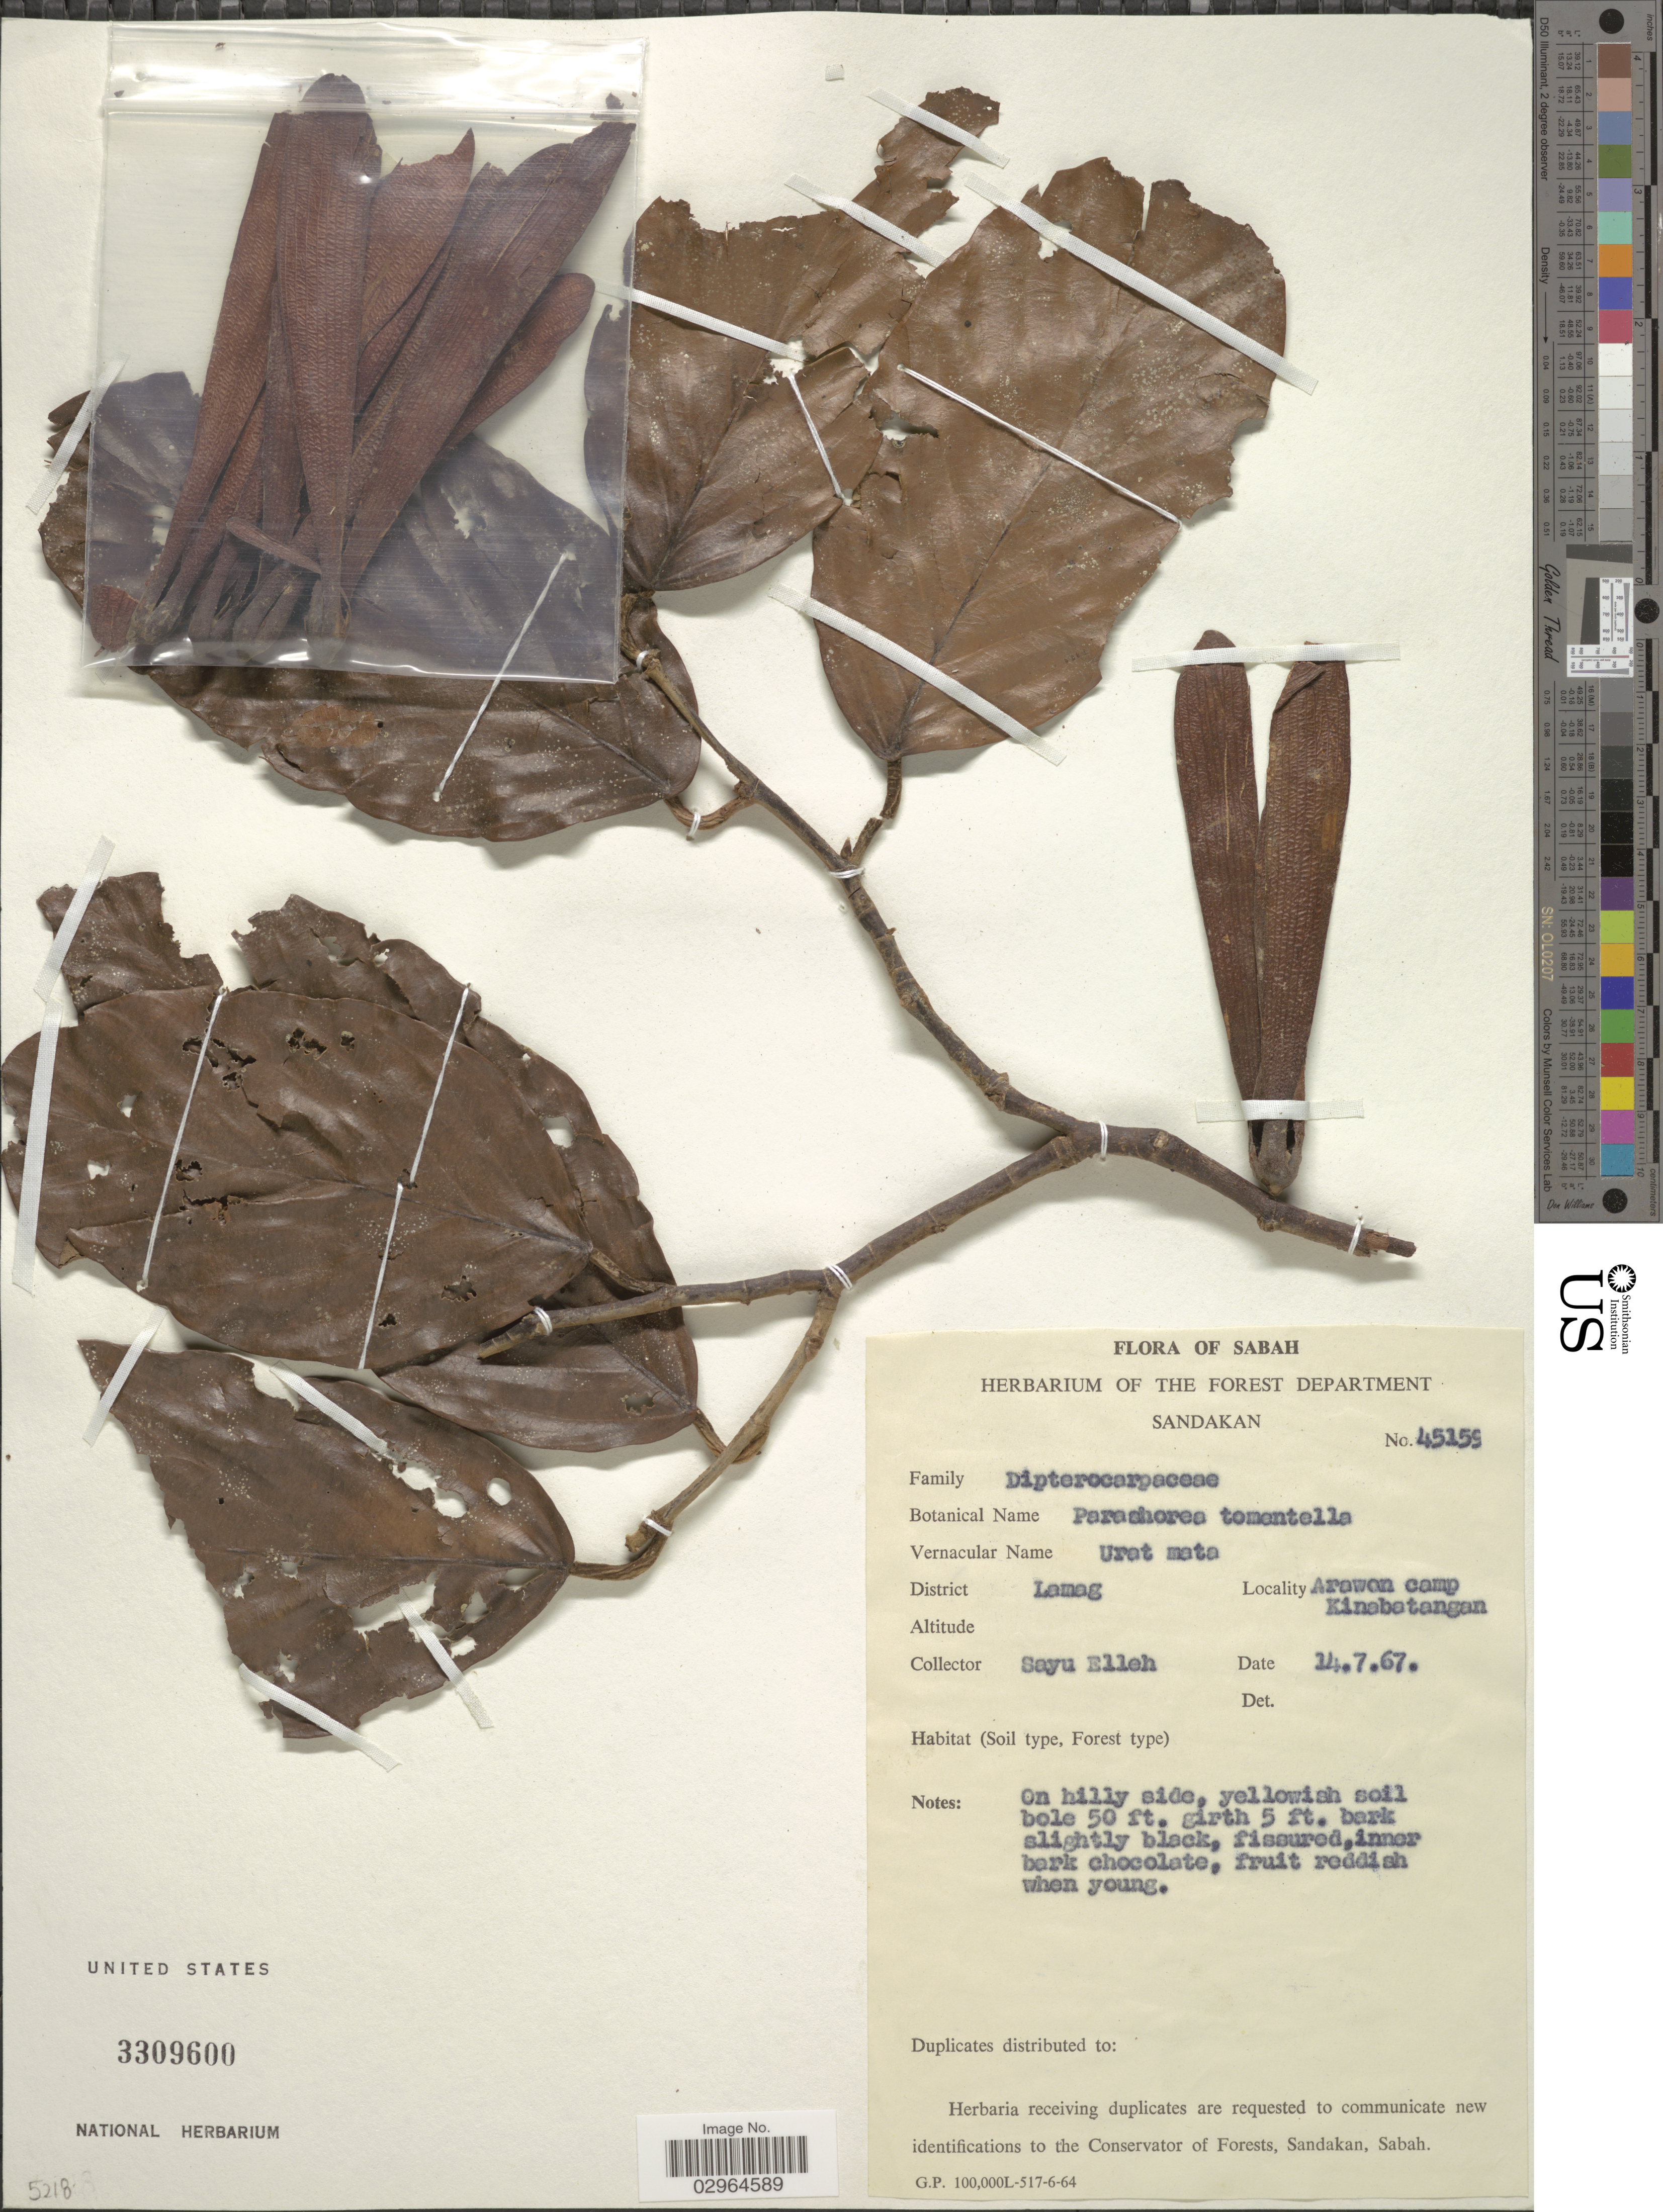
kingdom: Plantae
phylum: Tracheophyta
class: Magnoliopsida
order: Malvales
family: Dipterocarpaceae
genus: Parashorea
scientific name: Parashorea tomentella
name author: (Symington) Meijer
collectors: S. Elleh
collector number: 45159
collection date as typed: Transcribed d/m/y: 14/7/67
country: Malaysia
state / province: Sabah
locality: District Lamag. Arawon camp Kinabatangan.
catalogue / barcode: US 3309600